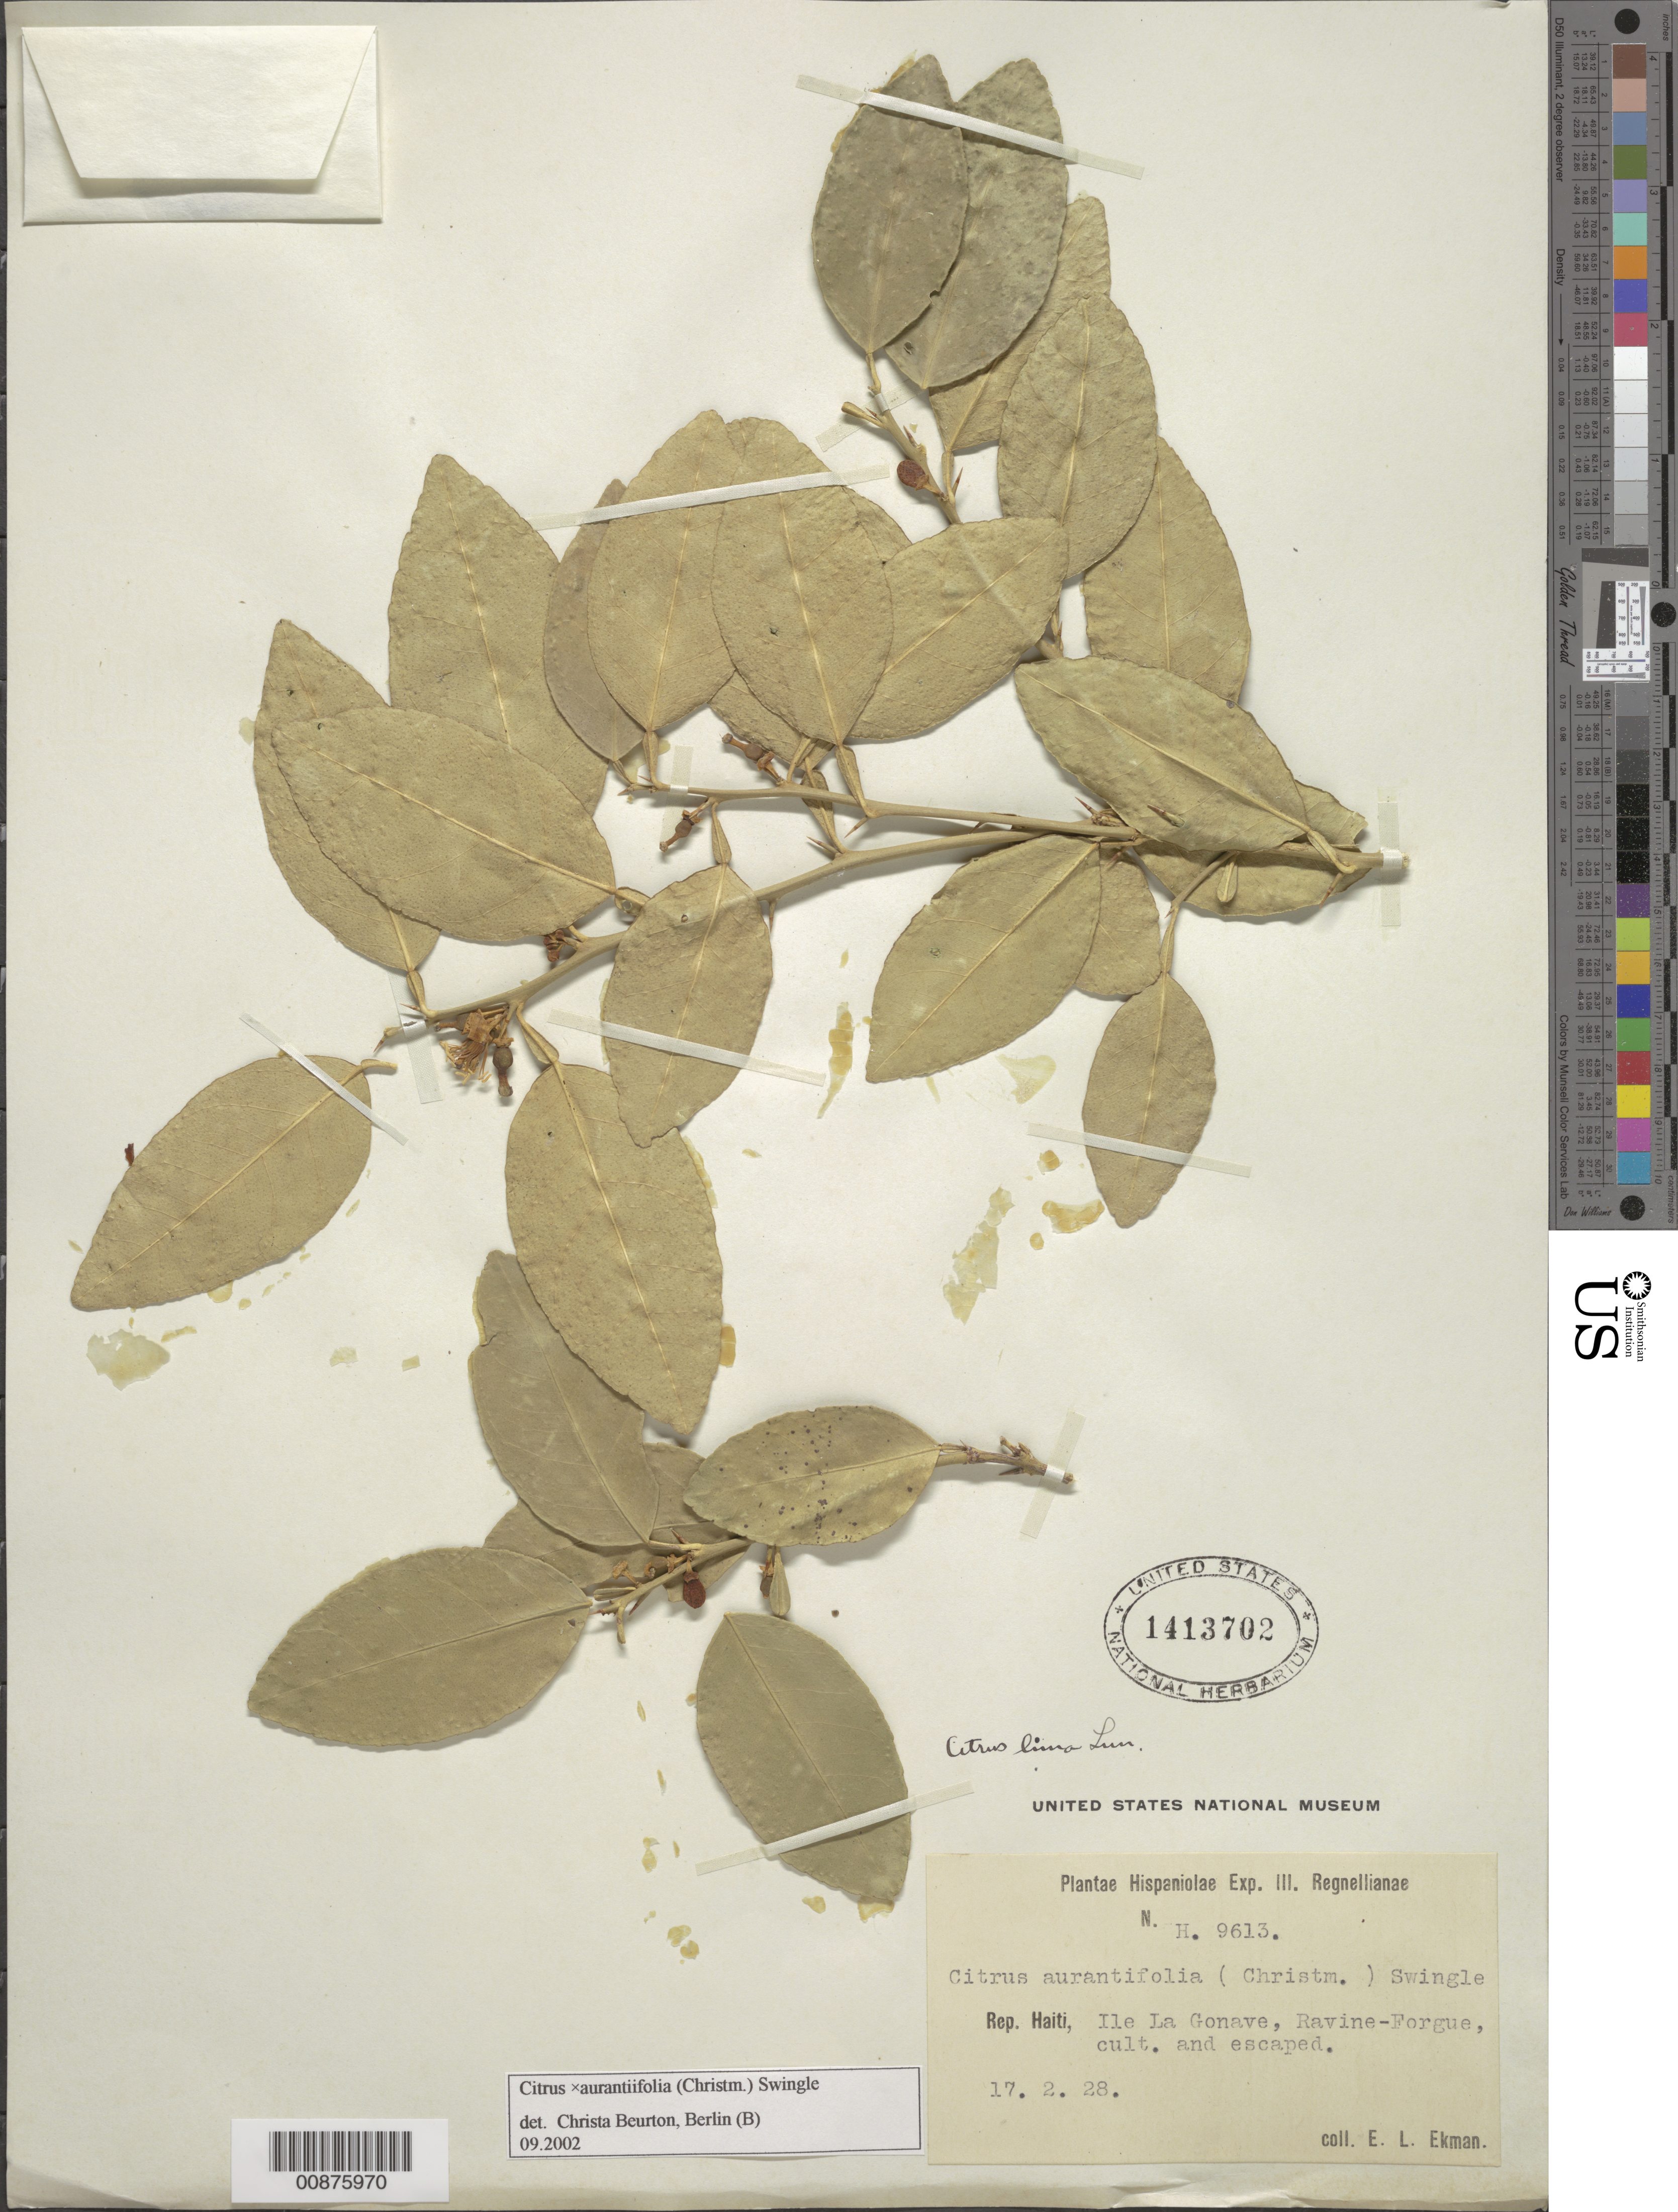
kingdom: Plantae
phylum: Tracheophyta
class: Magnoliopsida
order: Sapindales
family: Rutaceae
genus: Citrus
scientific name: Citrus maxima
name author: (Burm.) Merr.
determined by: Beurton, C.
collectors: E. L. Ekman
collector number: H 9613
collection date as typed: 17 Feb 1928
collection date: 1928-02-17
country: Haiti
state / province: Ouest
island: Île de la Gonâve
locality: Ravine Forgue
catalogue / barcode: US 1413702